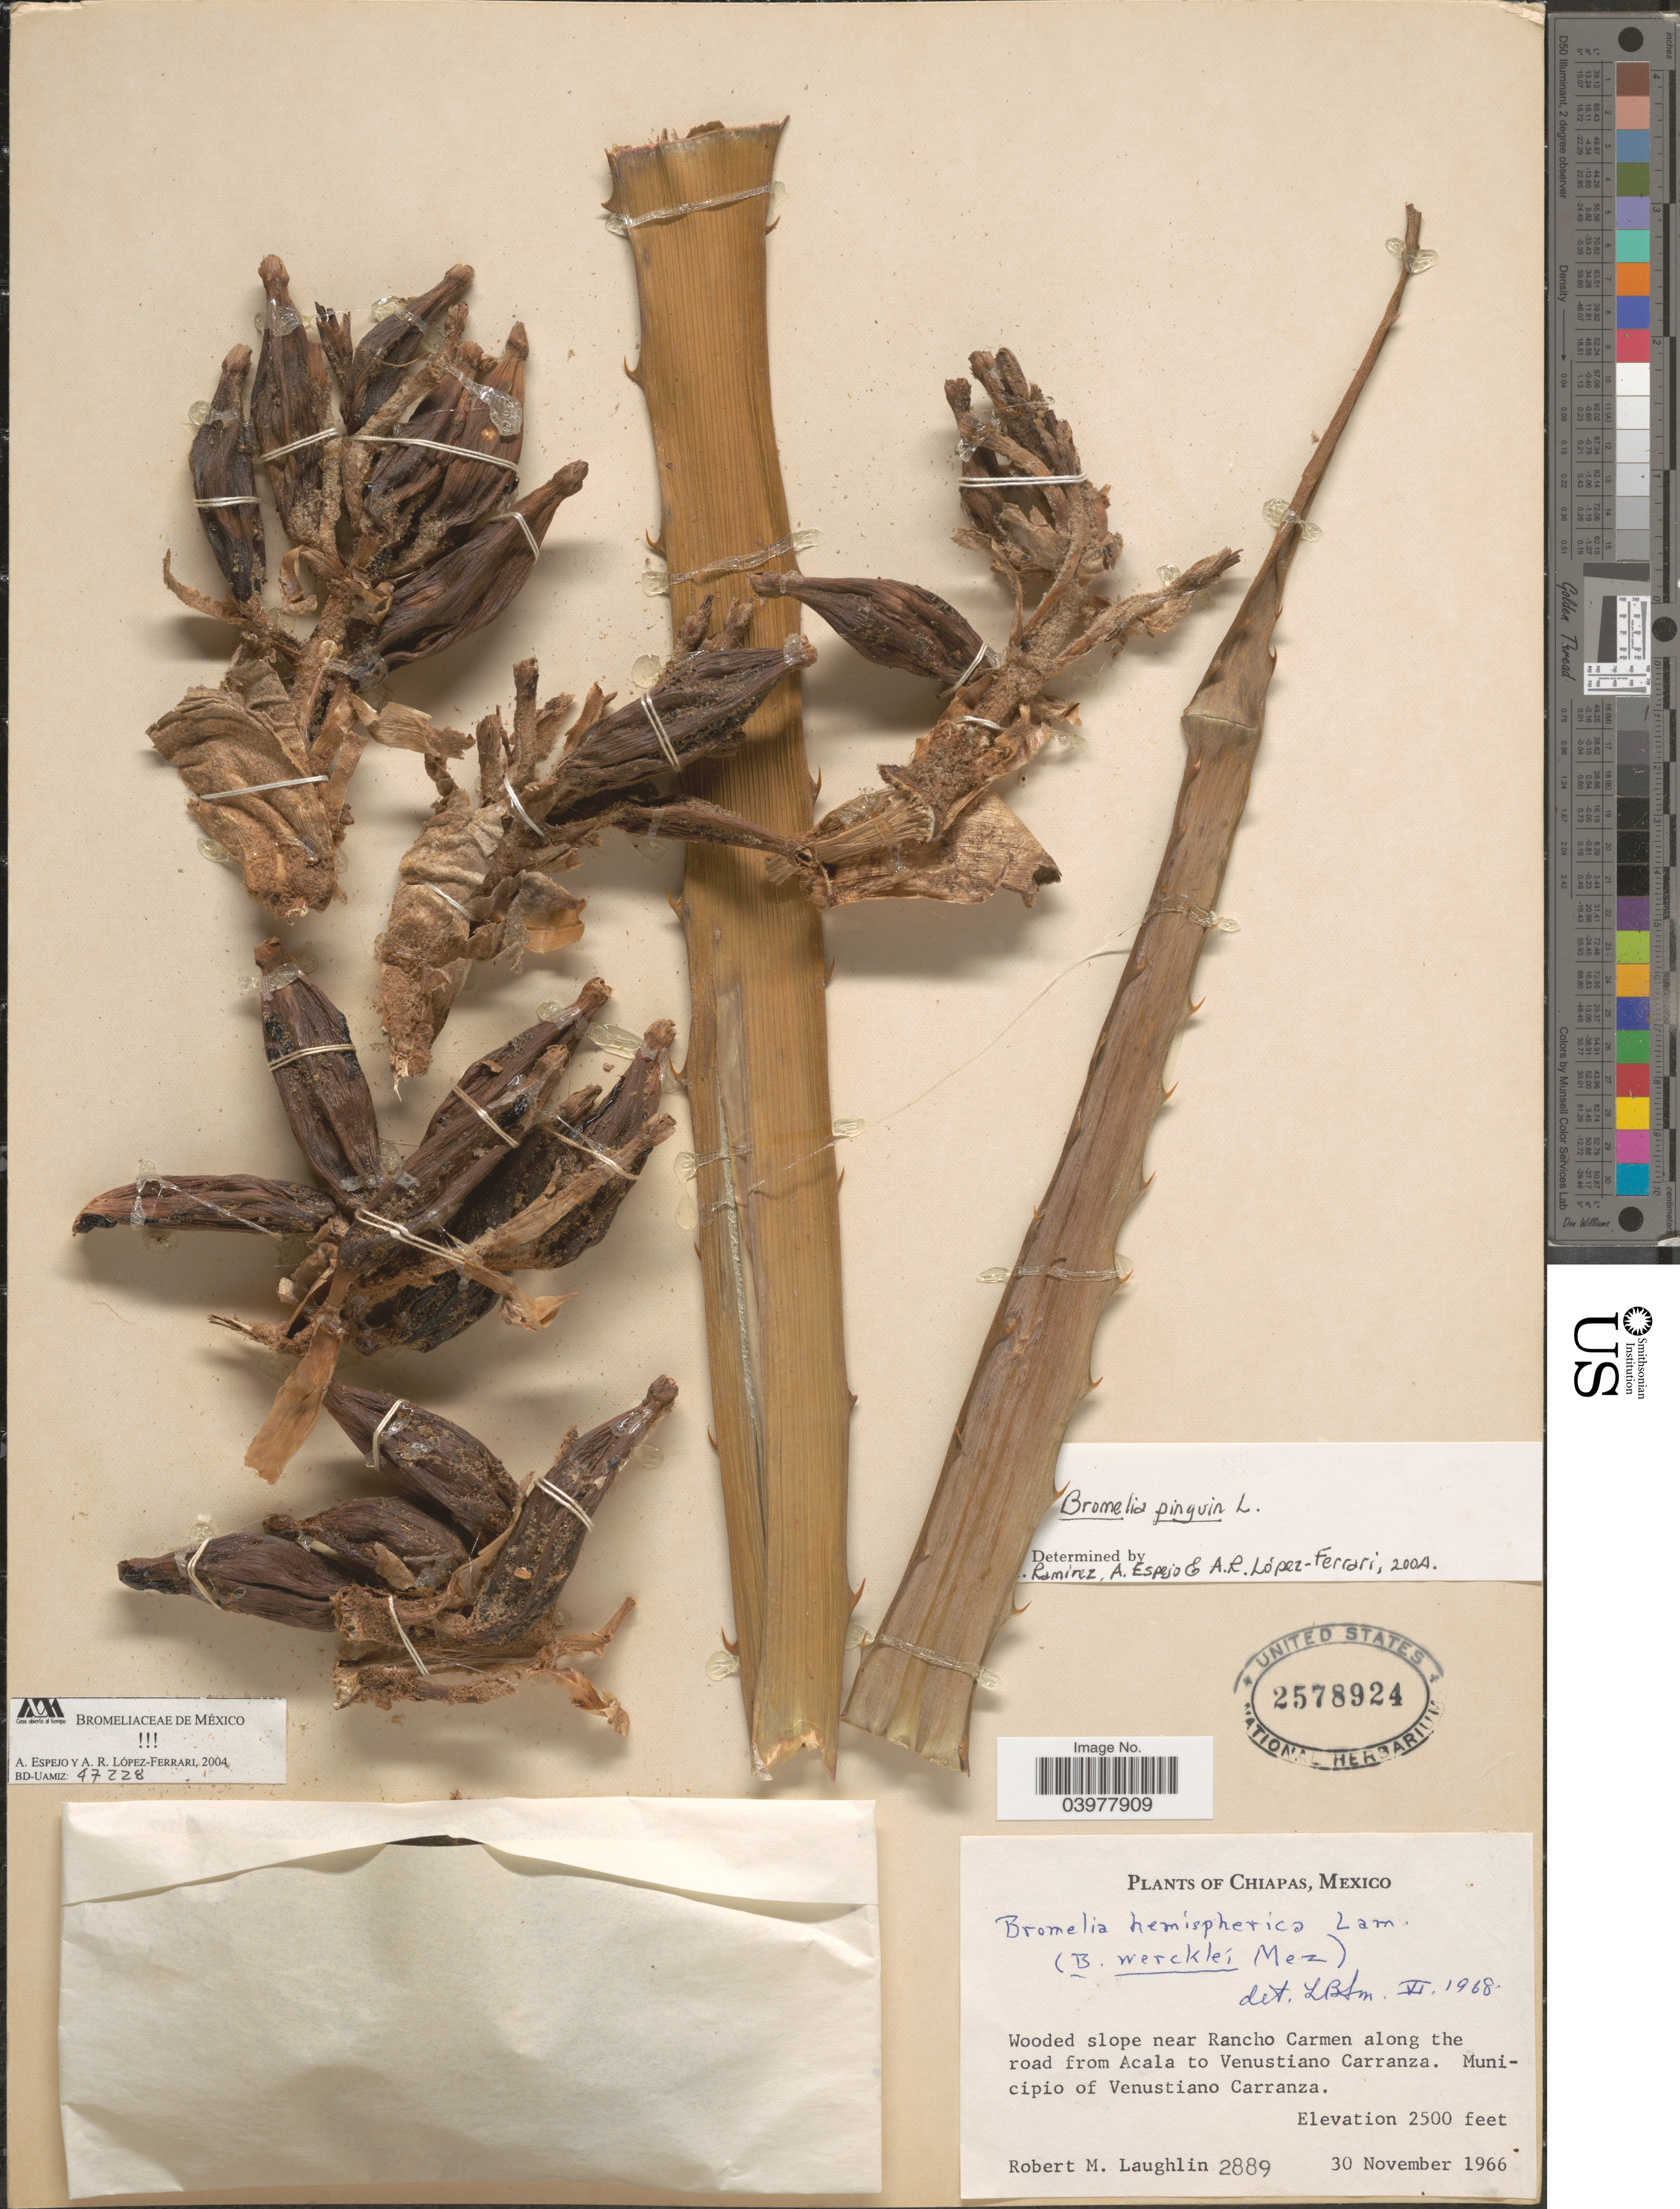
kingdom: Plantae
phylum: Tracheophyta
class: Liliopsida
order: Poales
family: Bromeliaceae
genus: Bromelia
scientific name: Bromelia pinguin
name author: L.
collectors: R. M. Laughlin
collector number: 2889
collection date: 1966-11-30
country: Mexico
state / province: Chiapas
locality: Wooded slope near Rancho Carmen along the road from Acala to Venustiano Carranza. Municipio of Venustiano Carranza.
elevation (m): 762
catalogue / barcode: US 2578924